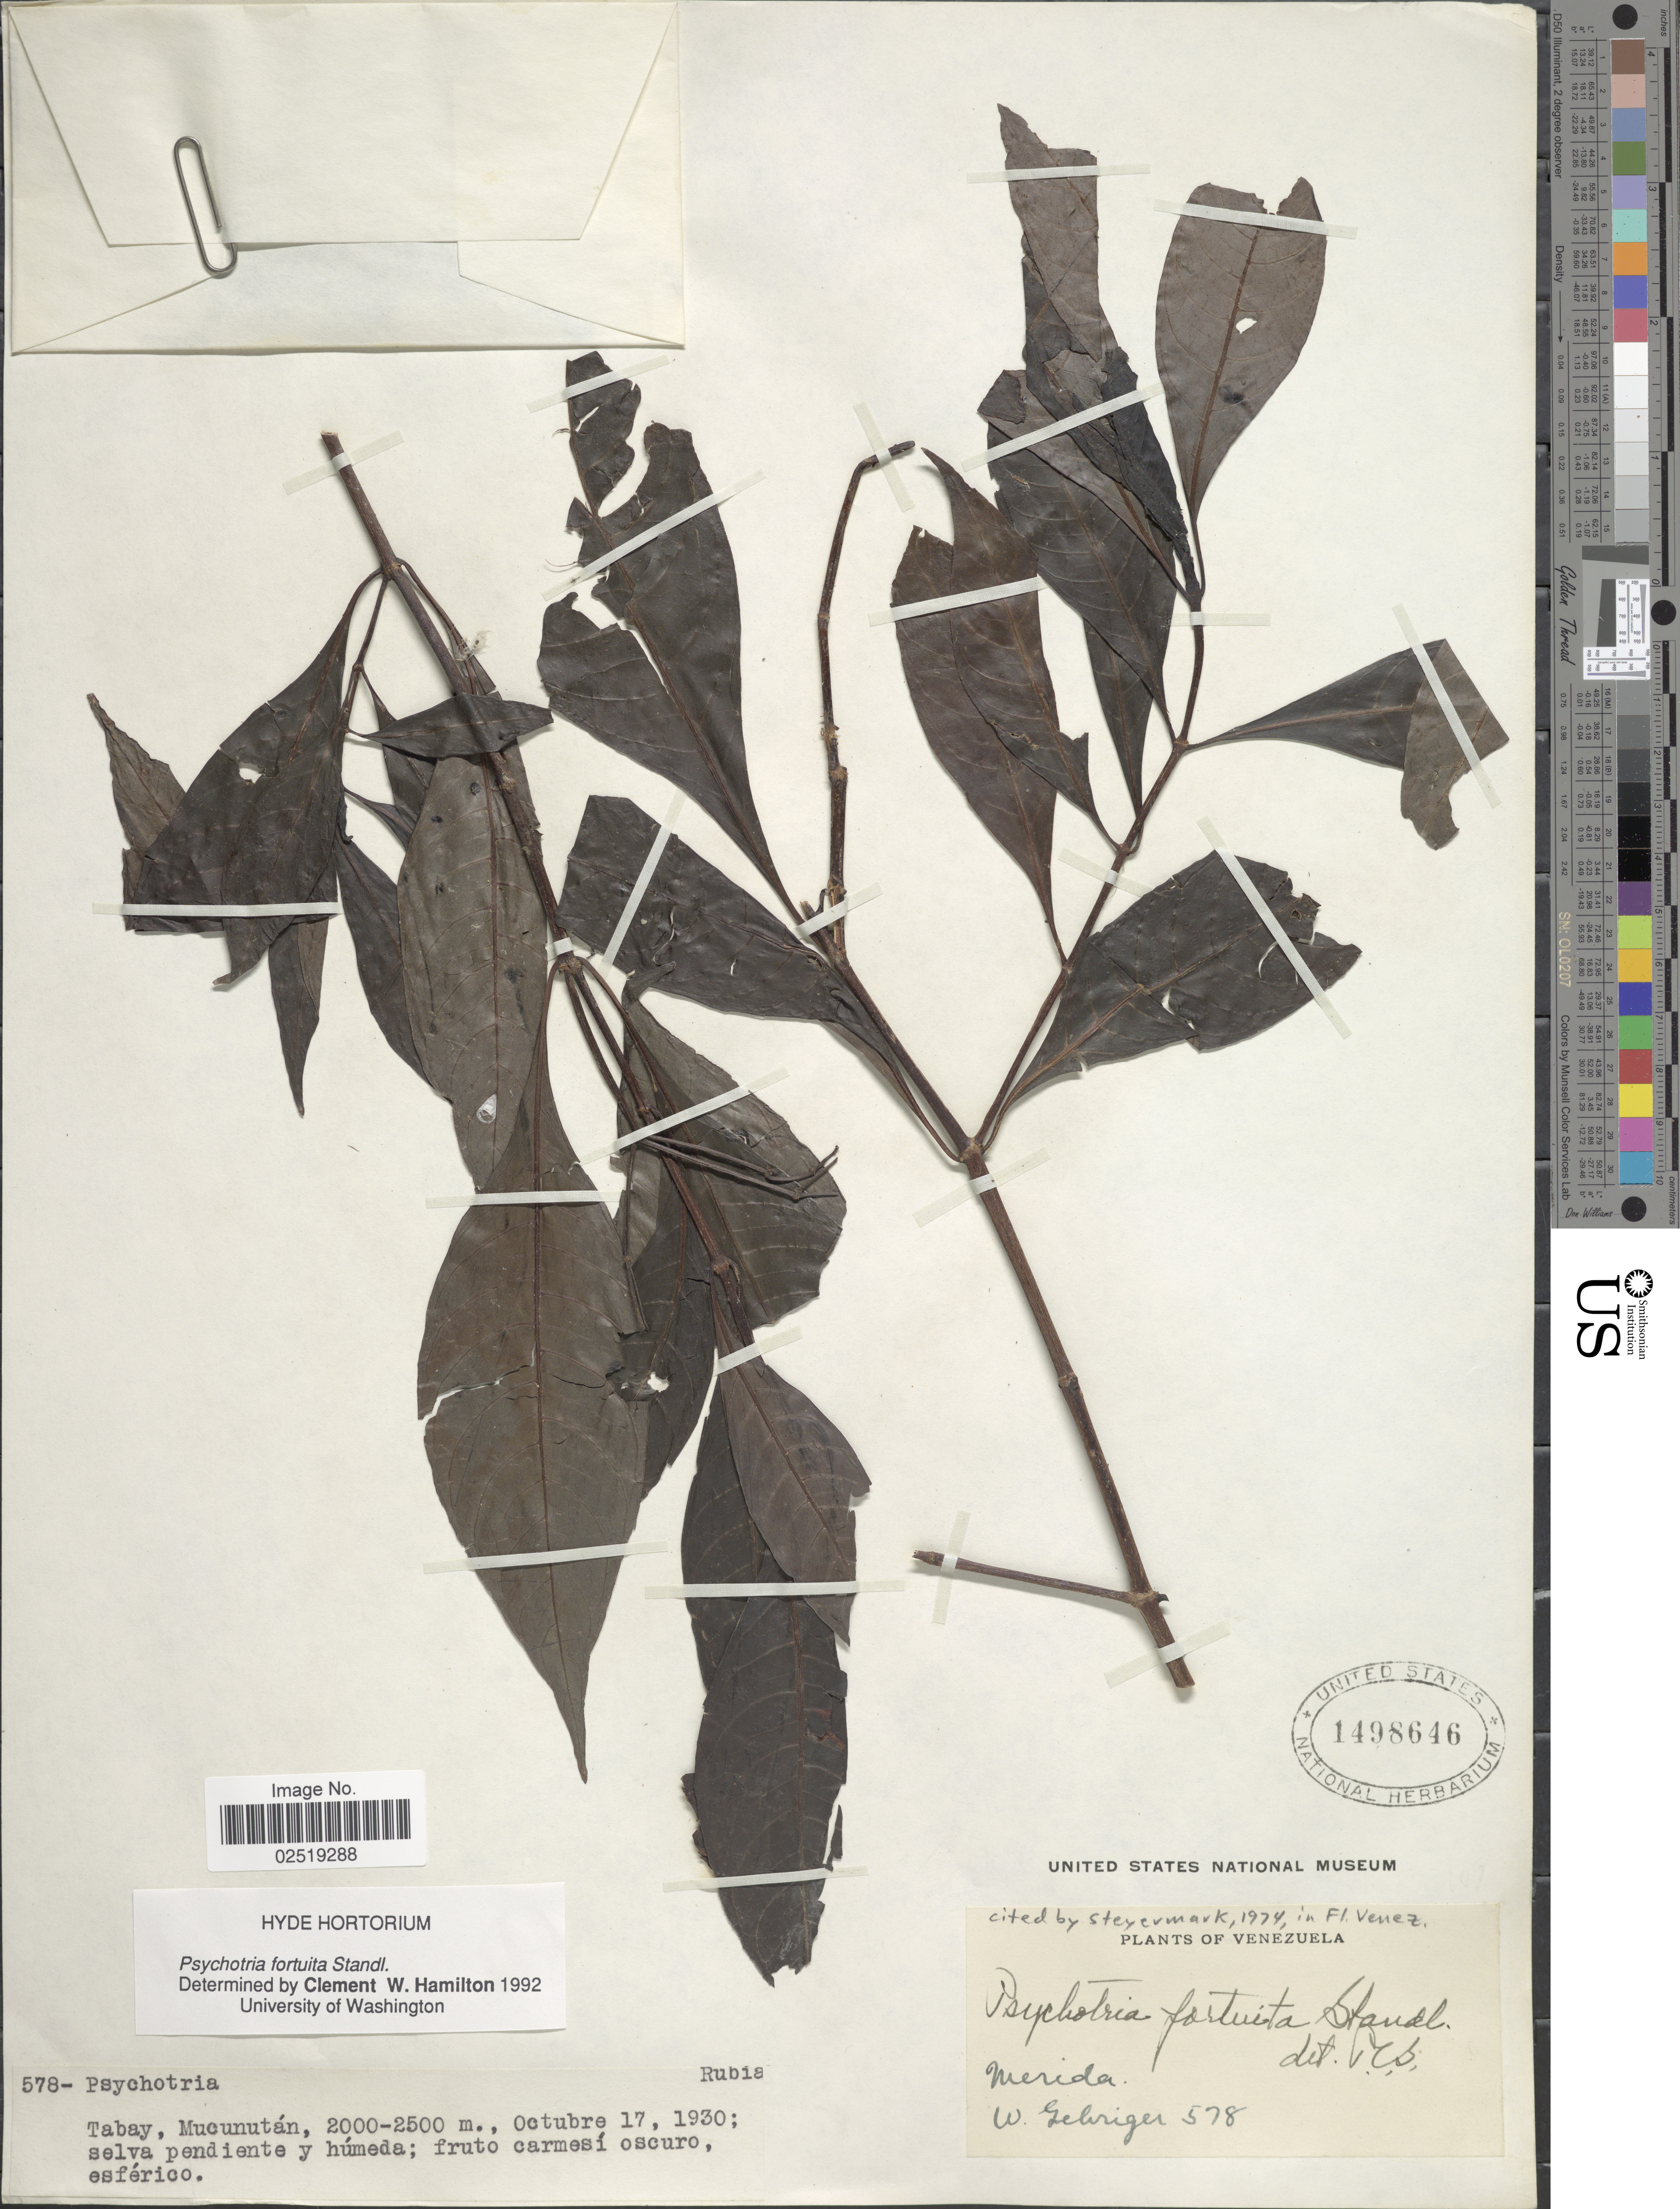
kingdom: Plantae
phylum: Tracheophyta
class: Magnoliopsida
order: Gentianales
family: Rubiaceae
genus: Psychotria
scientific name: Psychotria fortuita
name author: Standl.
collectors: W. Gehriger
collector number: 578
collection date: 1930-10-17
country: Venezuela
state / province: Mérida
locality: Tabay, Mucunutan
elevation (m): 2000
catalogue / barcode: US 1498646